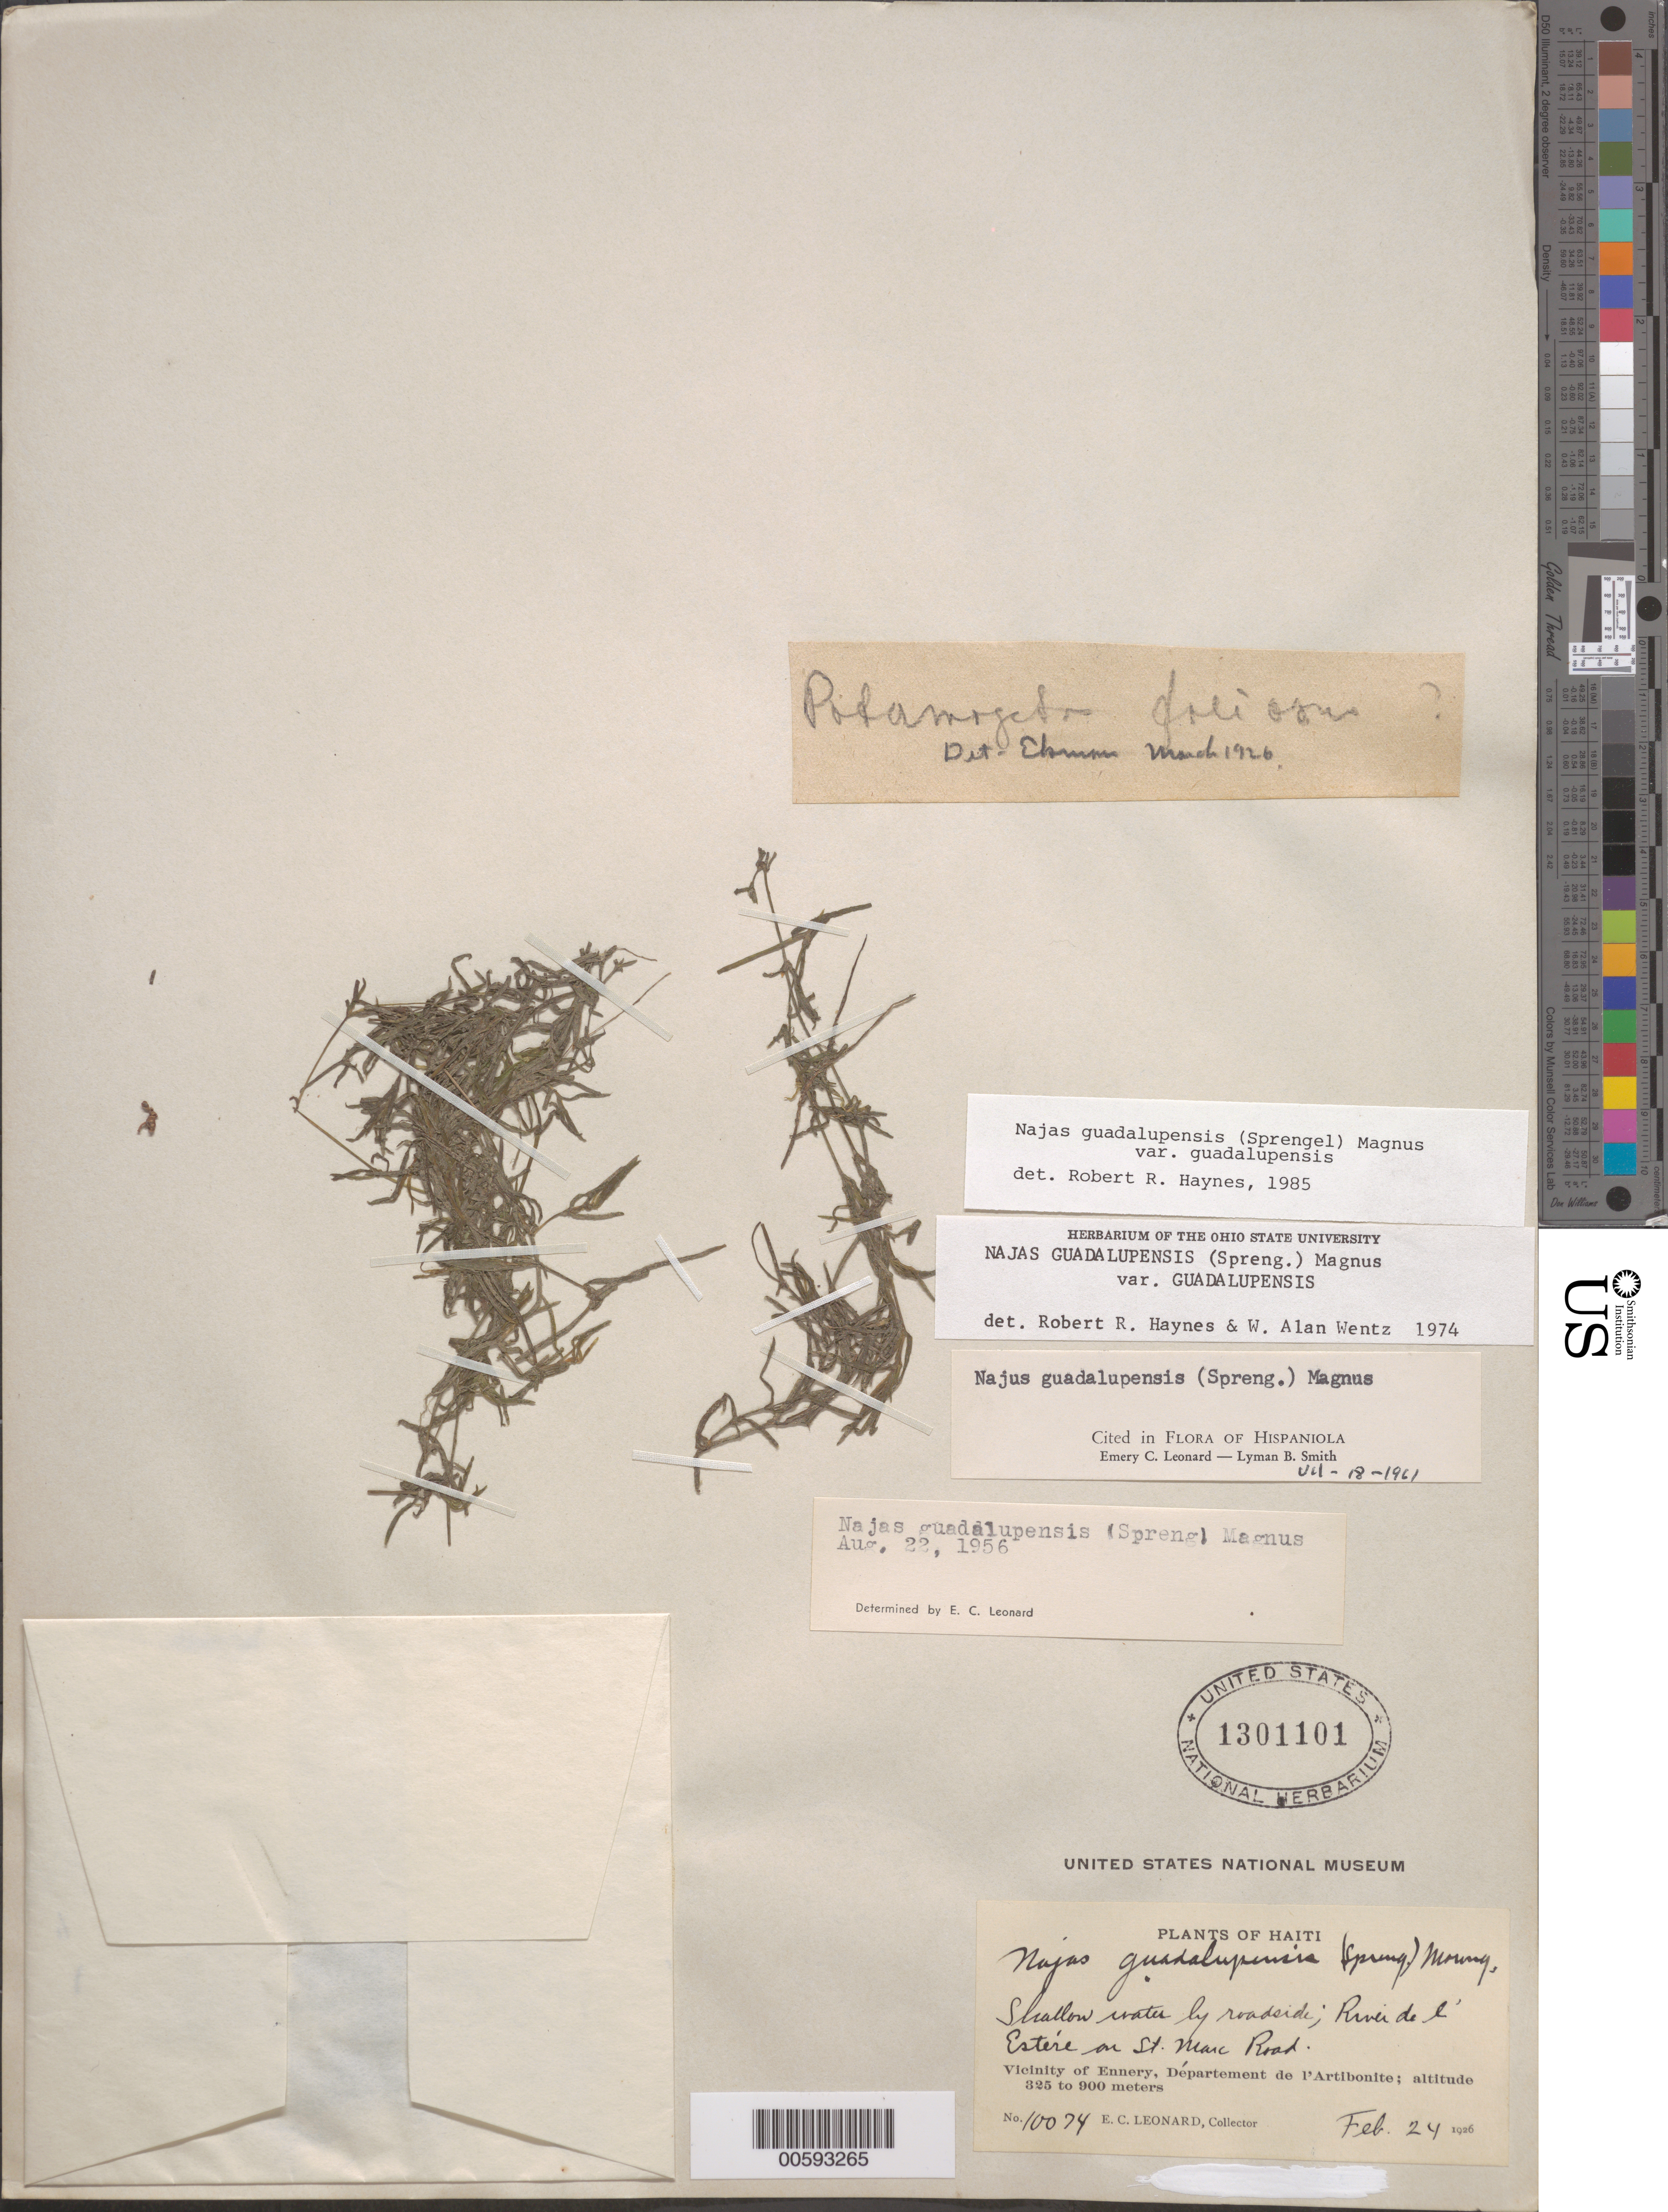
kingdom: Plantae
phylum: Tracheophyta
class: Liliopsida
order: Alismatales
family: Hydrocharitaceae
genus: Najas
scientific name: Najas guadalupensis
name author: (Spreng.) Magnus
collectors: E. C. Leonard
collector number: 10074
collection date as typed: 24 Feb 1926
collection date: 1926-02-24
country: Haiti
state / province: Artibonite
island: Hispaniola Island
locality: Ennery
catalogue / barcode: US 1301101